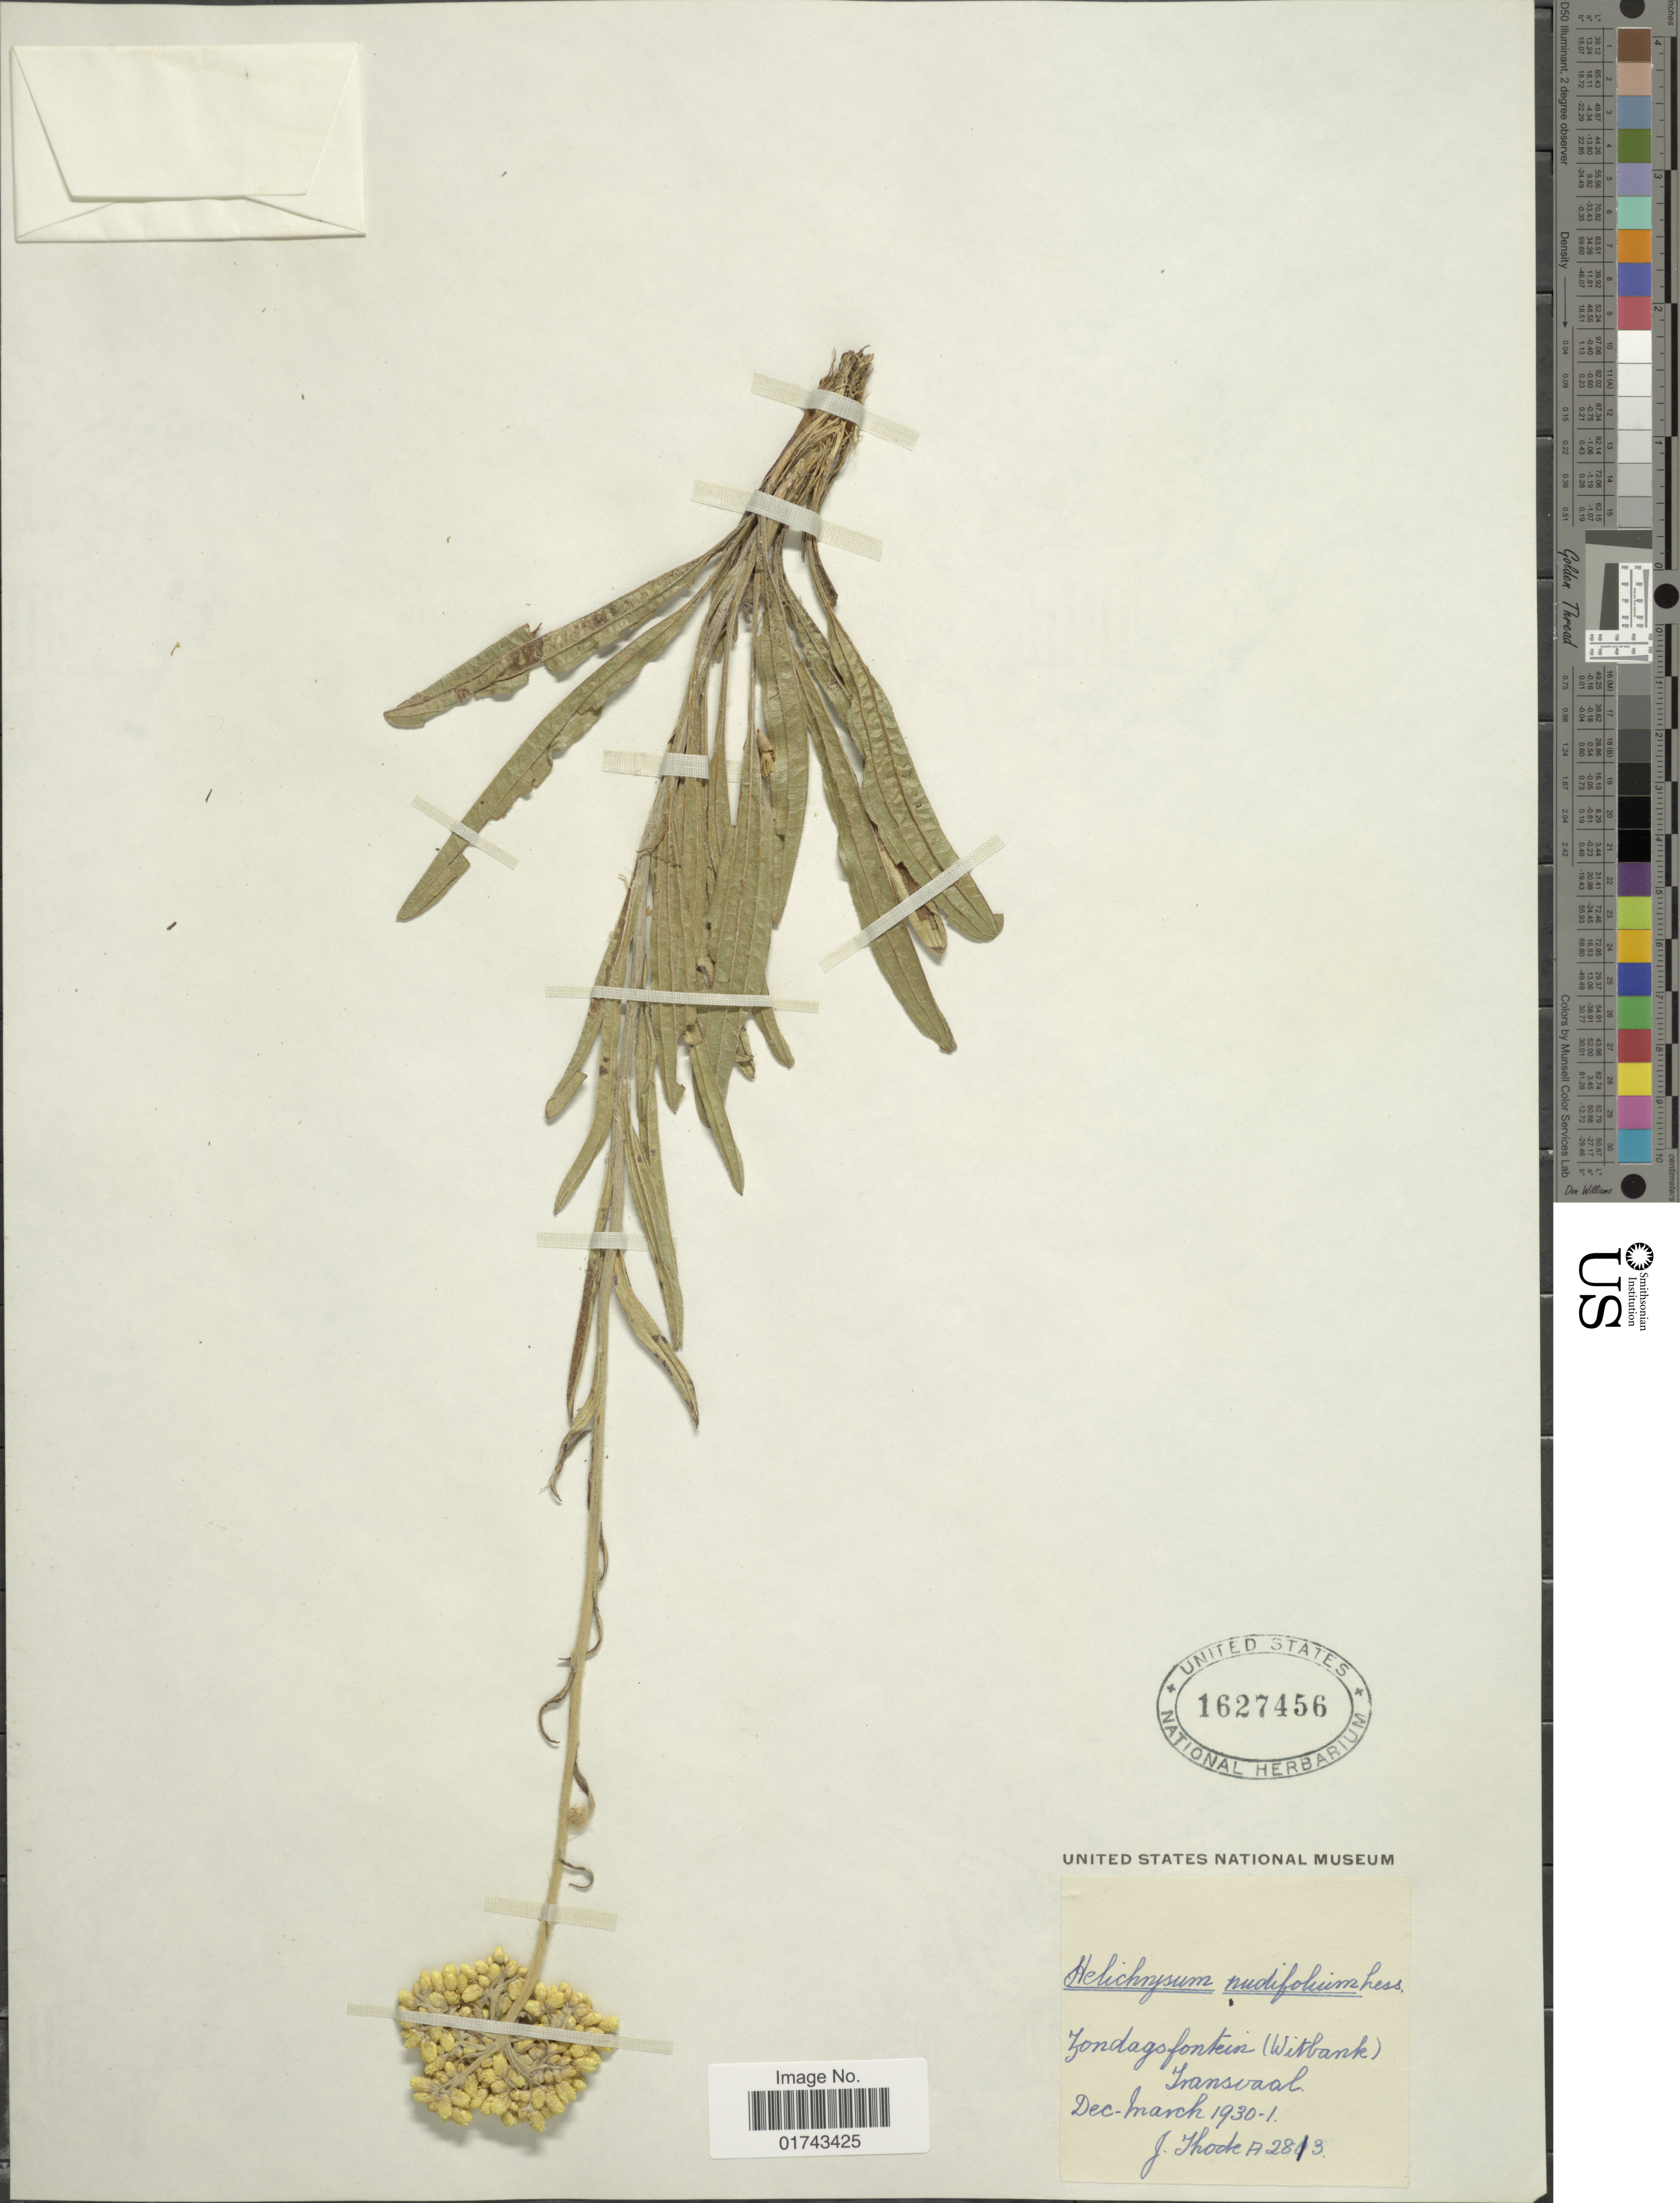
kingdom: Plantae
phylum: Tracheophyta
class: Magnoliopsida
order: Asterales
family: Asteraceae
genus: Helichrysum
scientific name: Helichrysum nudifolium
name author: (L.) Less.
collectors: J. Thode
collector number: A2813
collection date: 1930-12/1931-03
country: South Africa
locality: Zondagsfontein (Witbank), Transvaal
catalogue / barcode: US 1627456